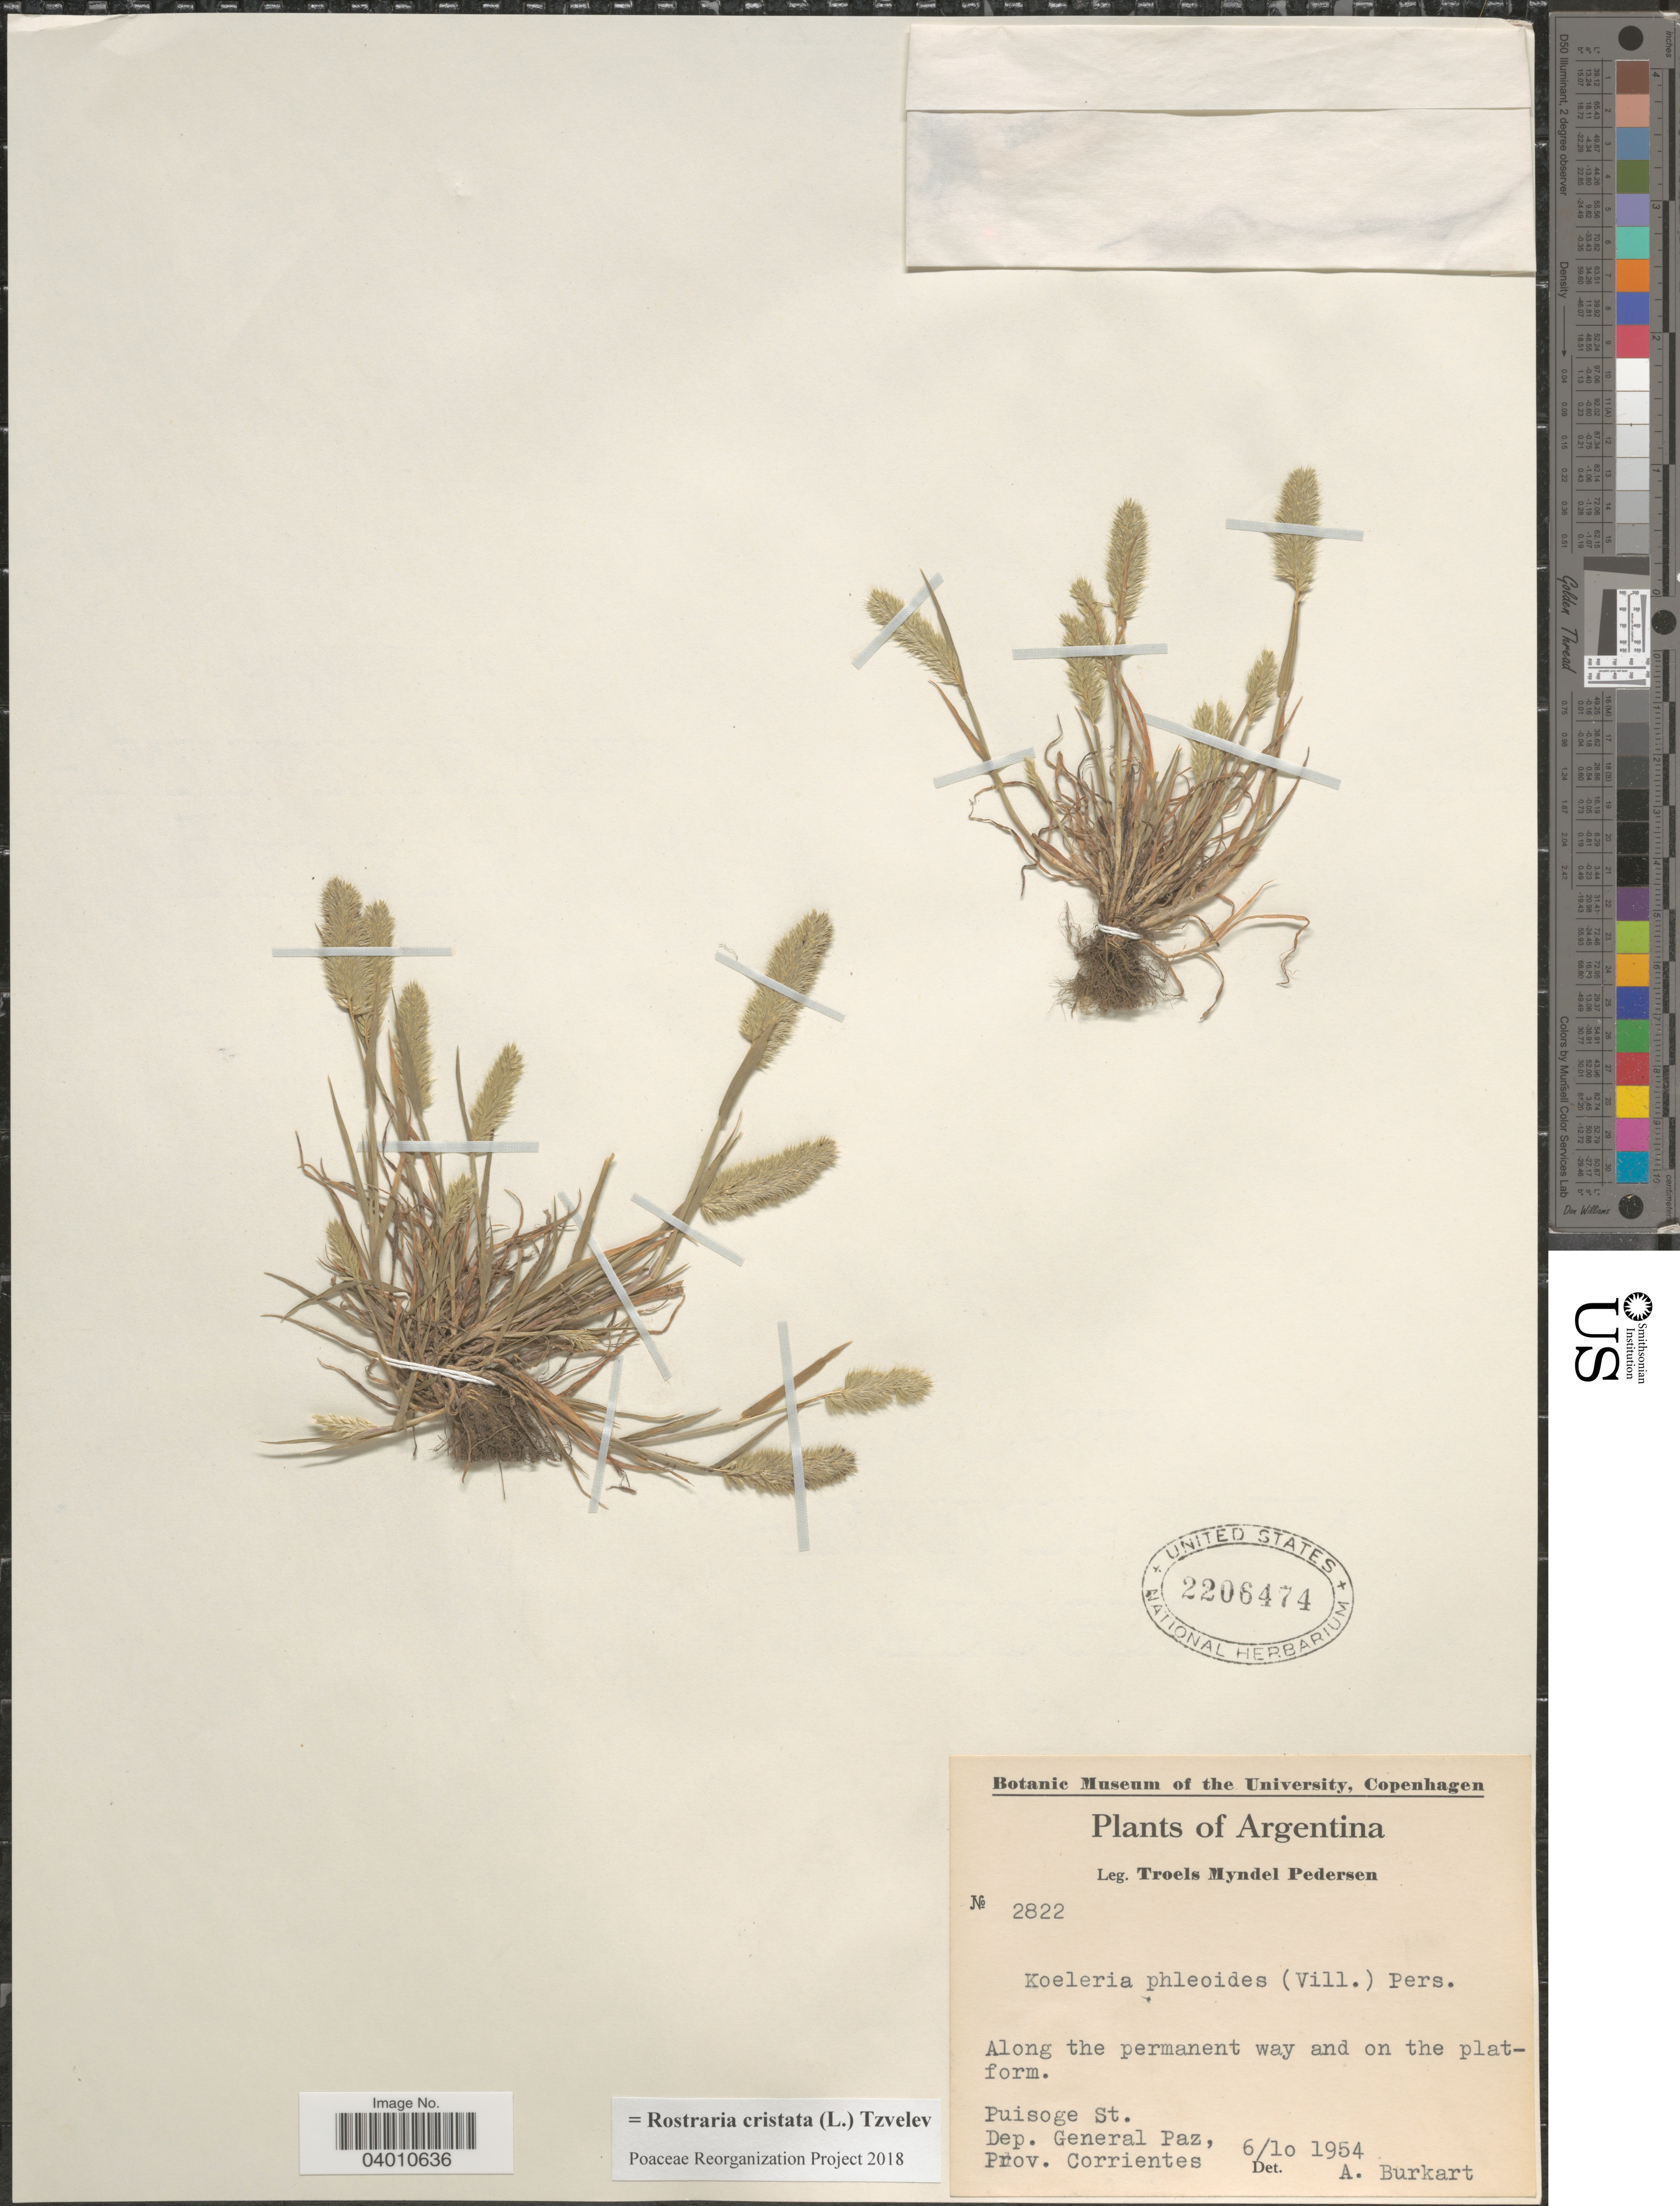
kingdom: Plantae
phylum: Tracheophyta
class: Liliopsida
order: Poales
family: Poaceae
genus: Rostraria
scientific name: Rostraria cristata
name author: (L.) Tzvelev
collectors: T. Pederson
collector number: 2822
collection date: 1954-10-06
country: Argentina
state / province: Corrientes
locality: Puisoge St. Dep. General Paz.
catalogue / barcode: US 2206474